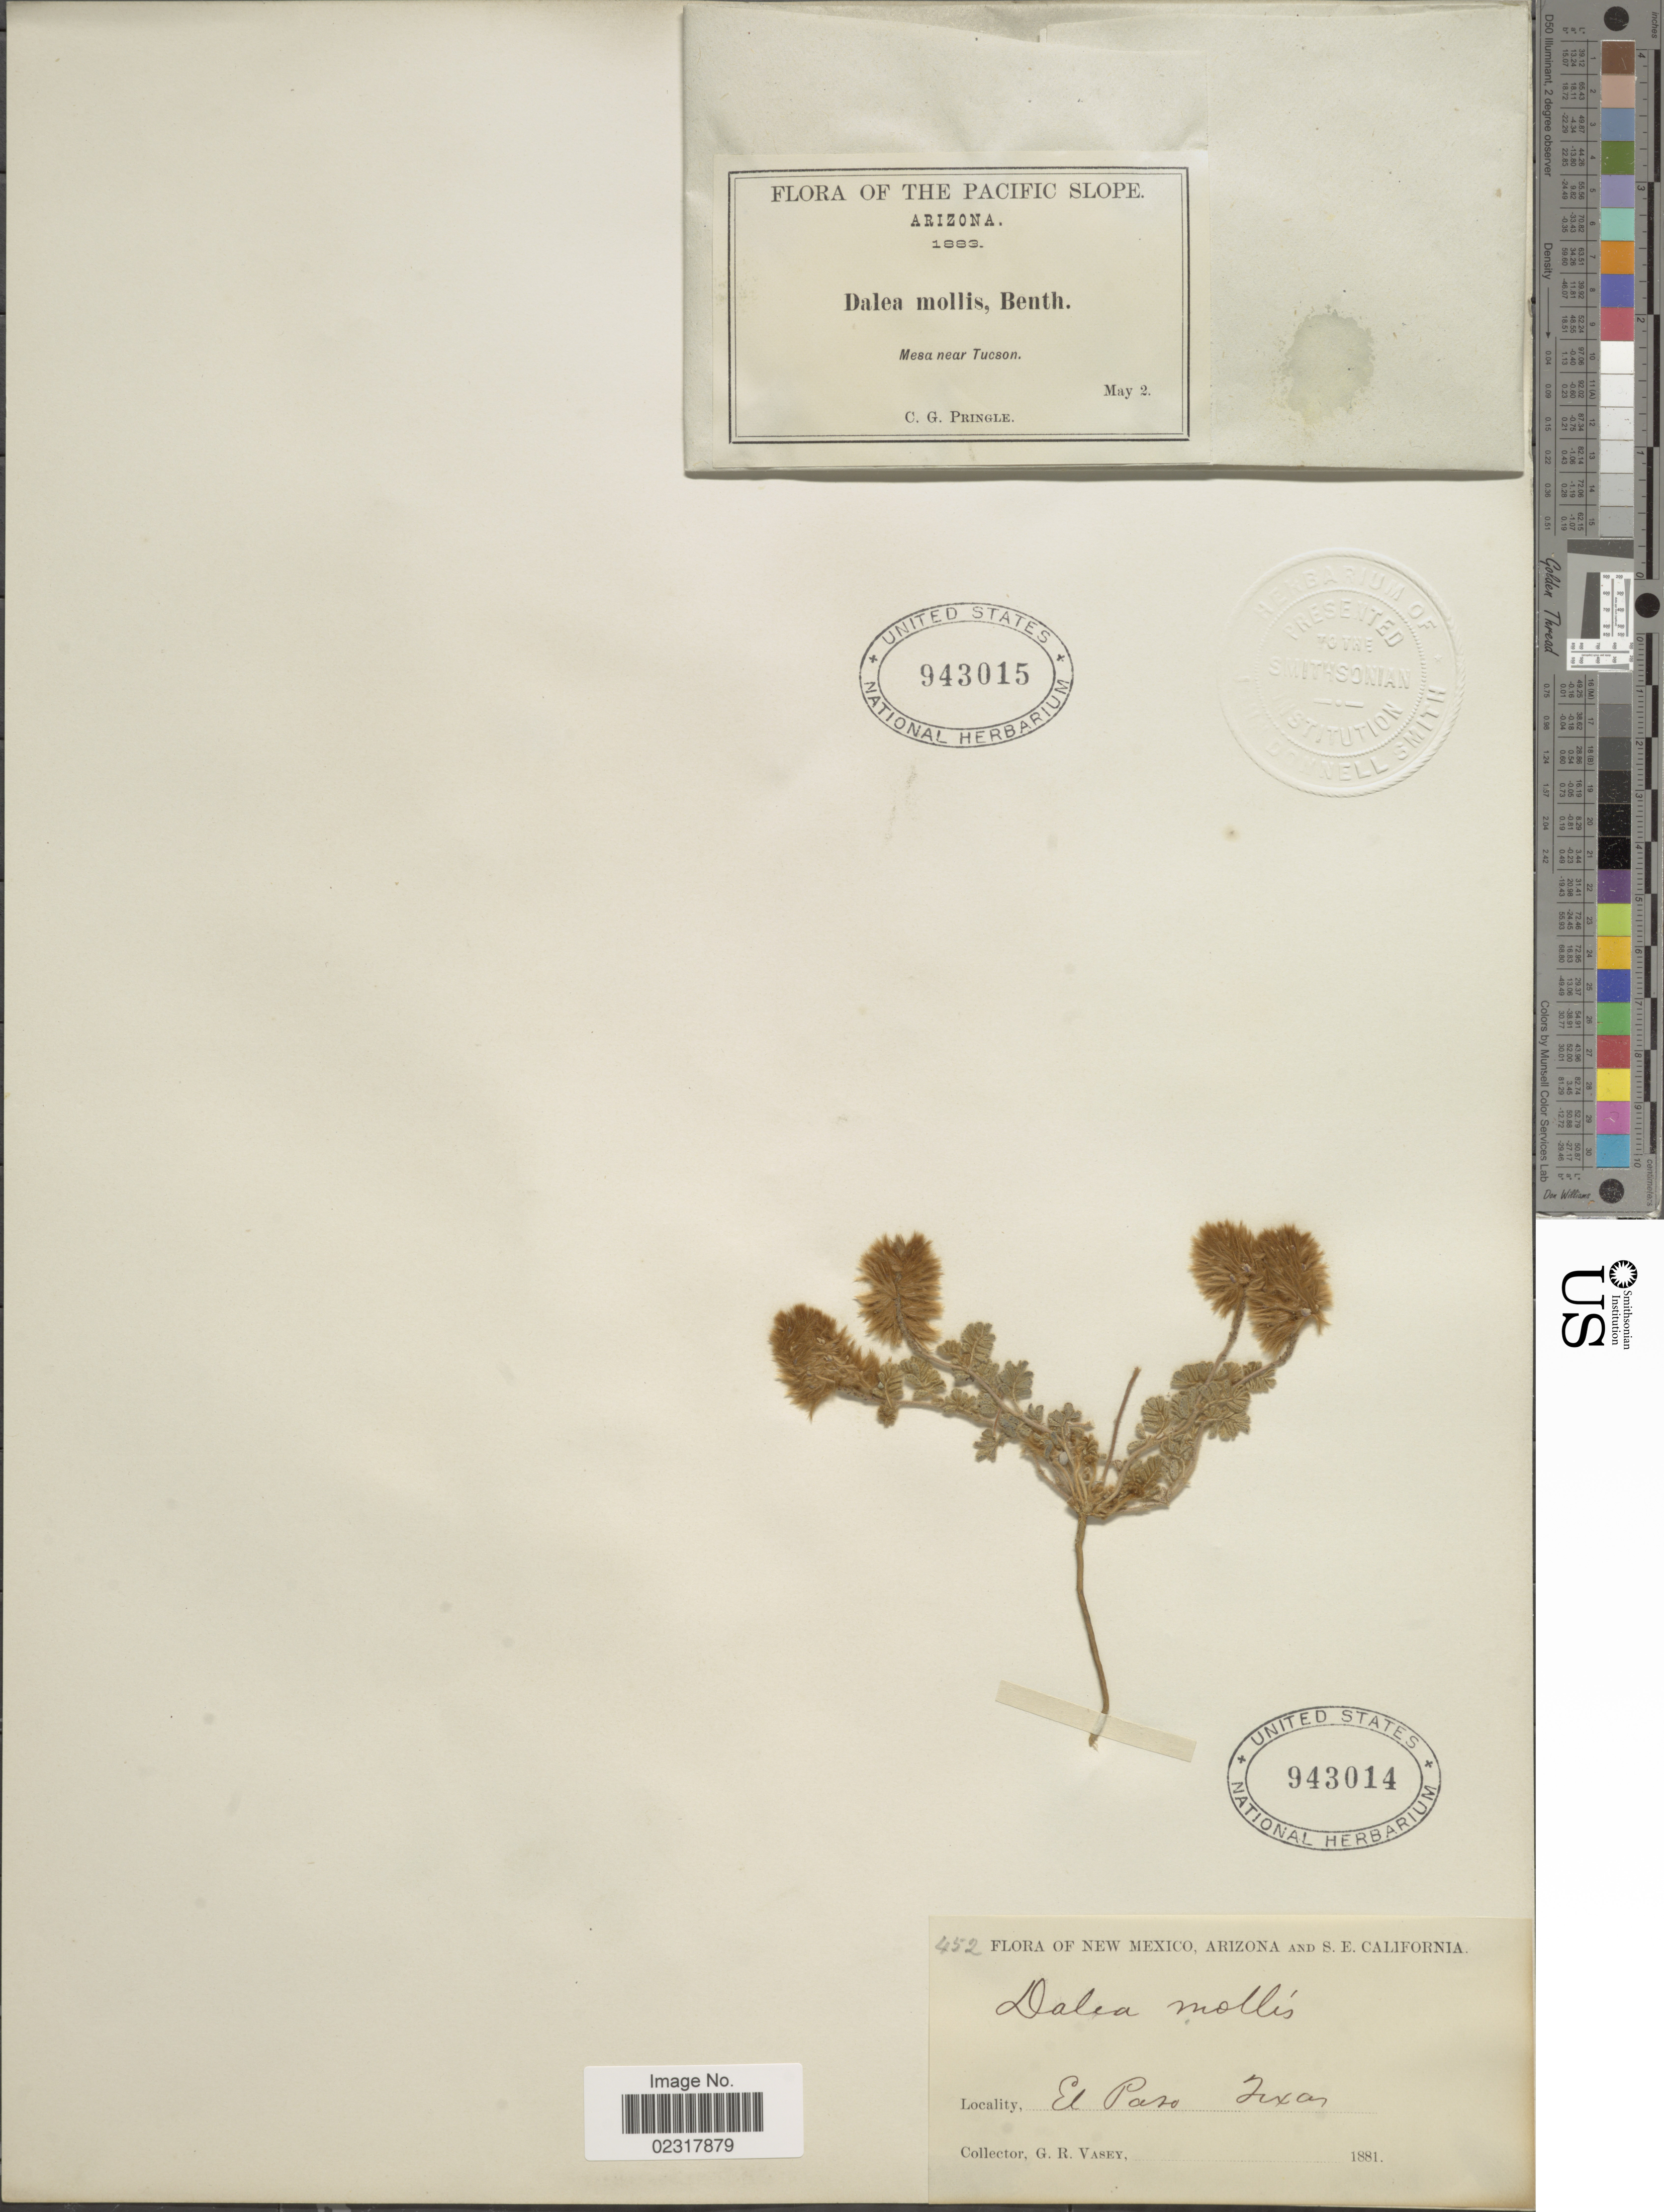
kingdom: Plantae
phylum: Tracheophyta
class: Magnoliopsida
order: Fabales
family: Fabaceae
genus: Dalea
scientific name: Dalea mollissima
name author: (Rydb.) Munz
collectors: G. R. Vasey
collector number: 452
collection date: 1881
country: United States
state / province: Texas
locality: El Paso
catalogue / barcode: US 943014